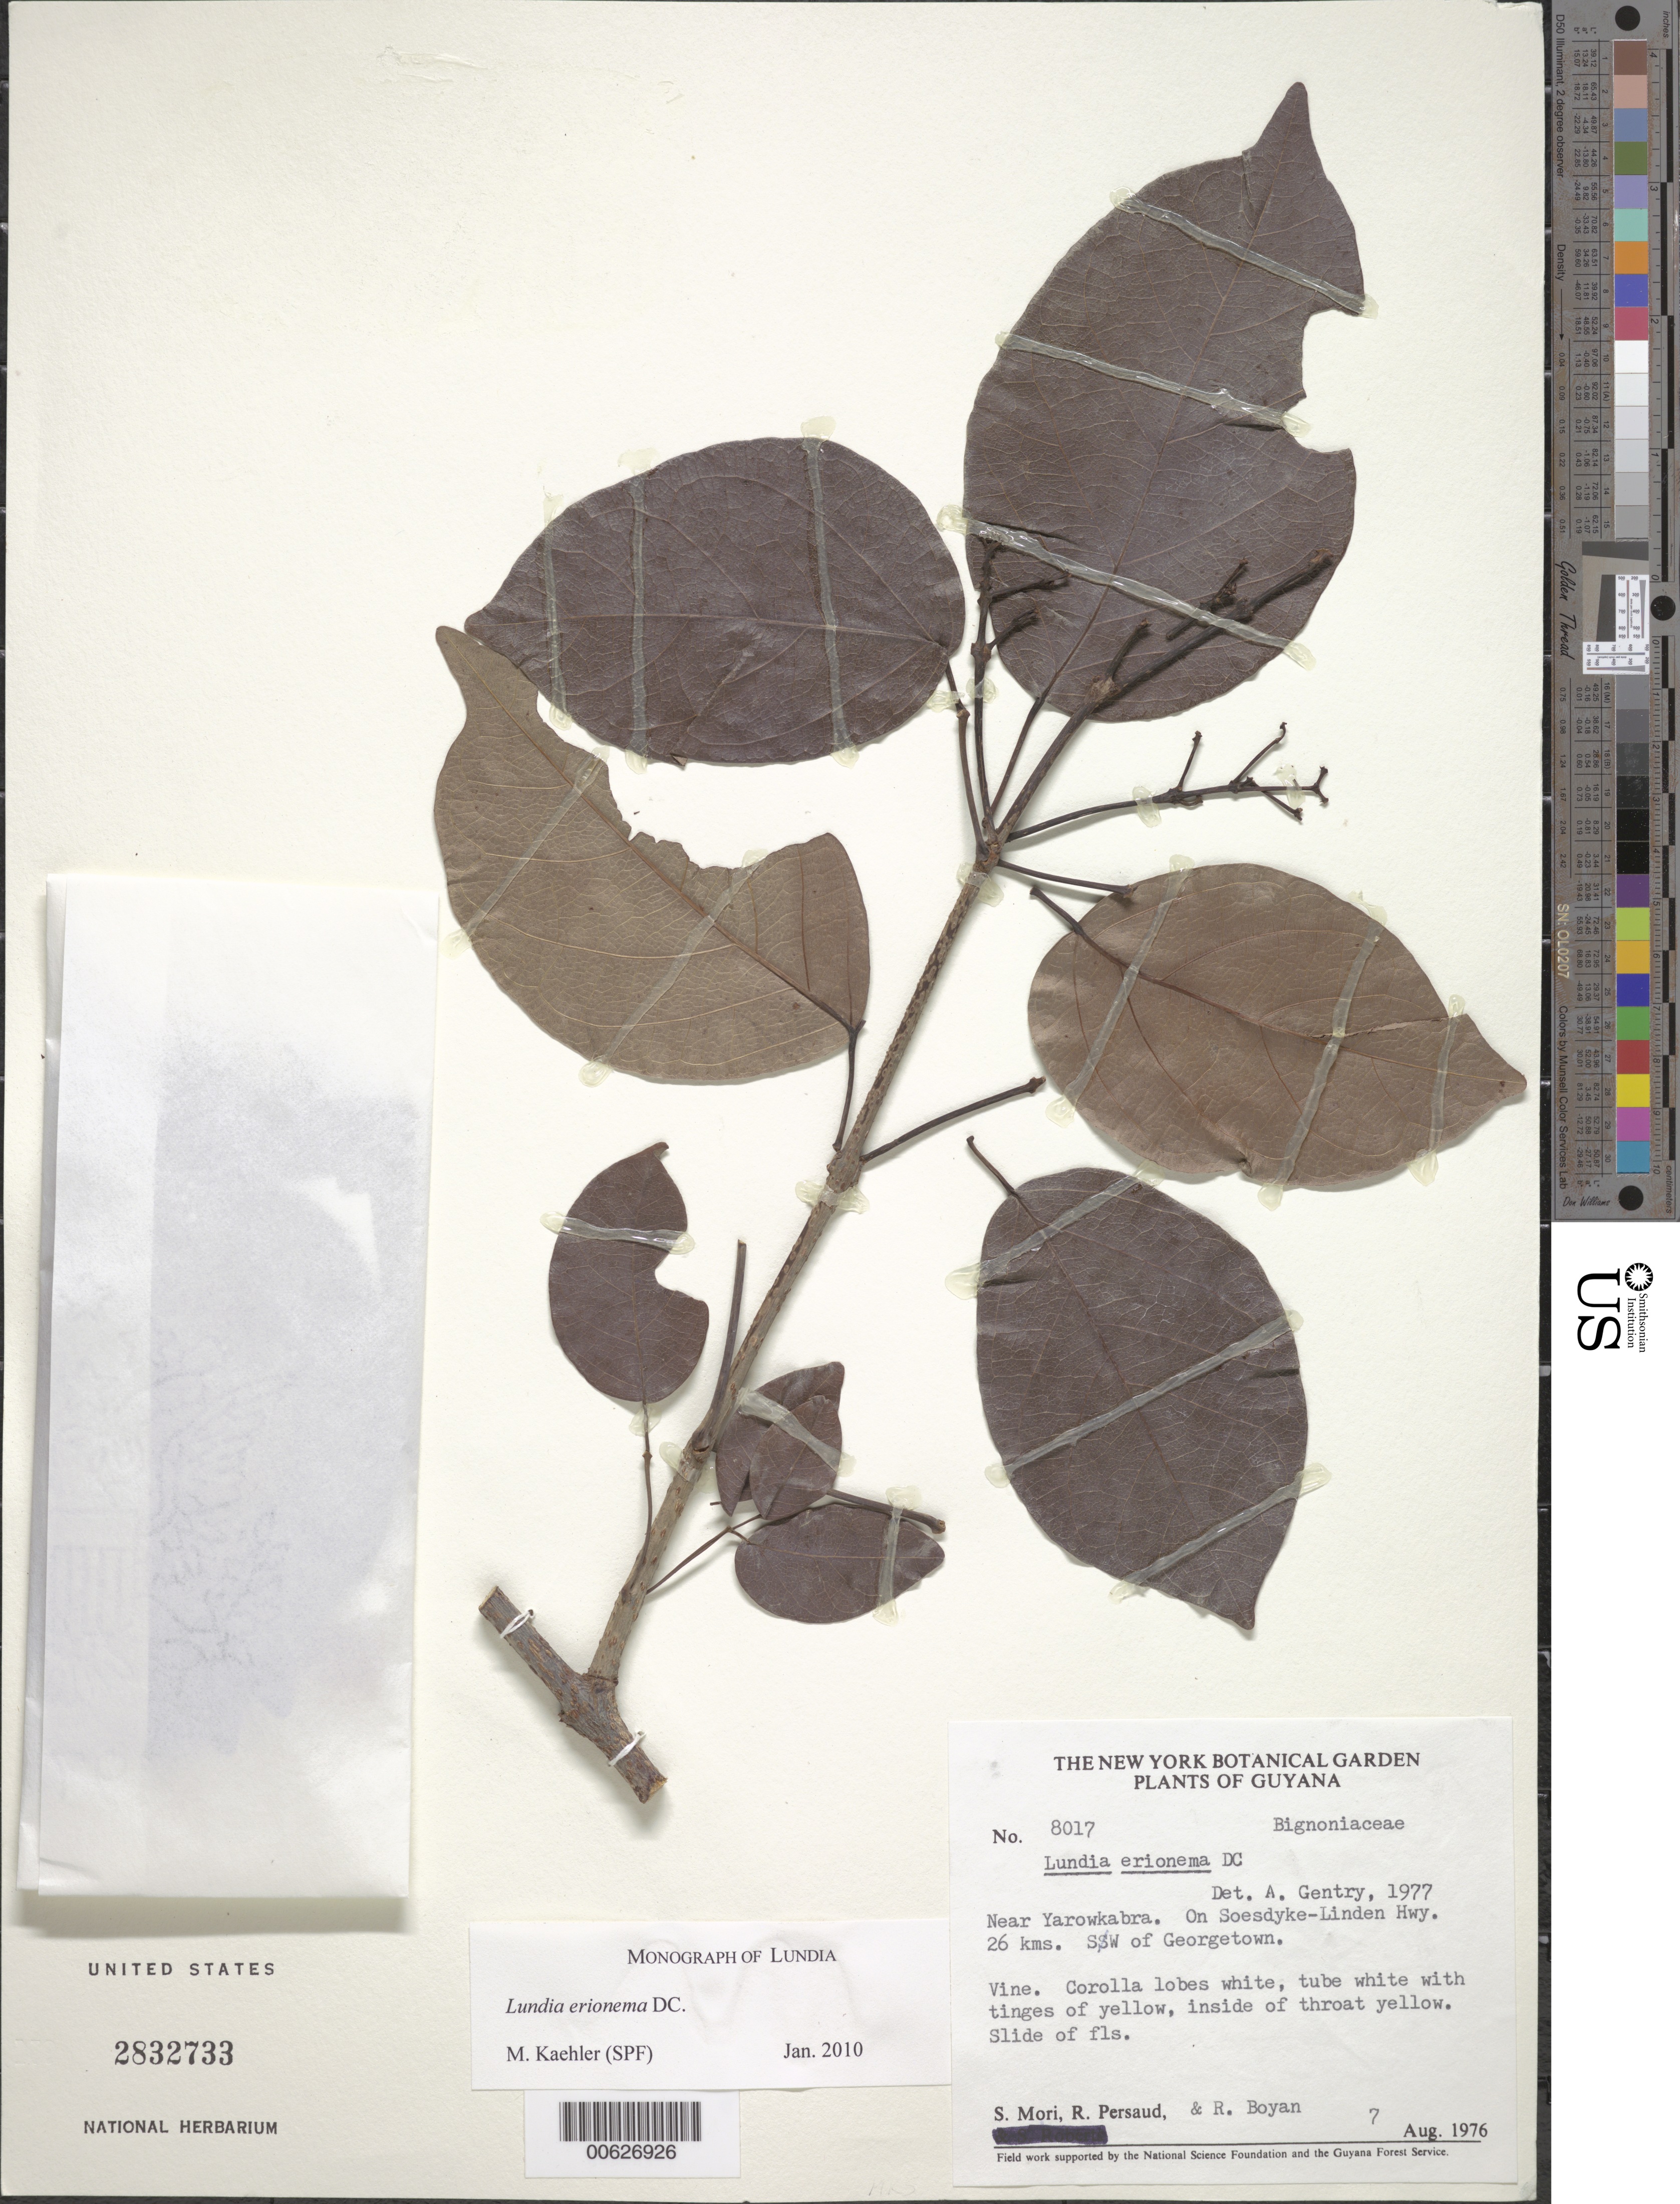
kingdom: Plantae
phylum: Tracheophyta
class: Magnoliopsida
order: Lamiales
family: Bignoniaceae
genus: Lundia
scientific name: Lundia erionema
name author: DC.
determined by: Gentry, A. H.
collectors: S. Mori, R. Persaud & R. Boyan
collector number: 8017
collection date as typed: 7-Aug-76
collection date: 1976-08-07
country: Guyana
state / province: U. Demerara-Berbice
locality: Yarowkabra, ca. 26 km SSW of Georgetown on Linden-Soesdyke Hwy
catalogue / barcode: US 2832733